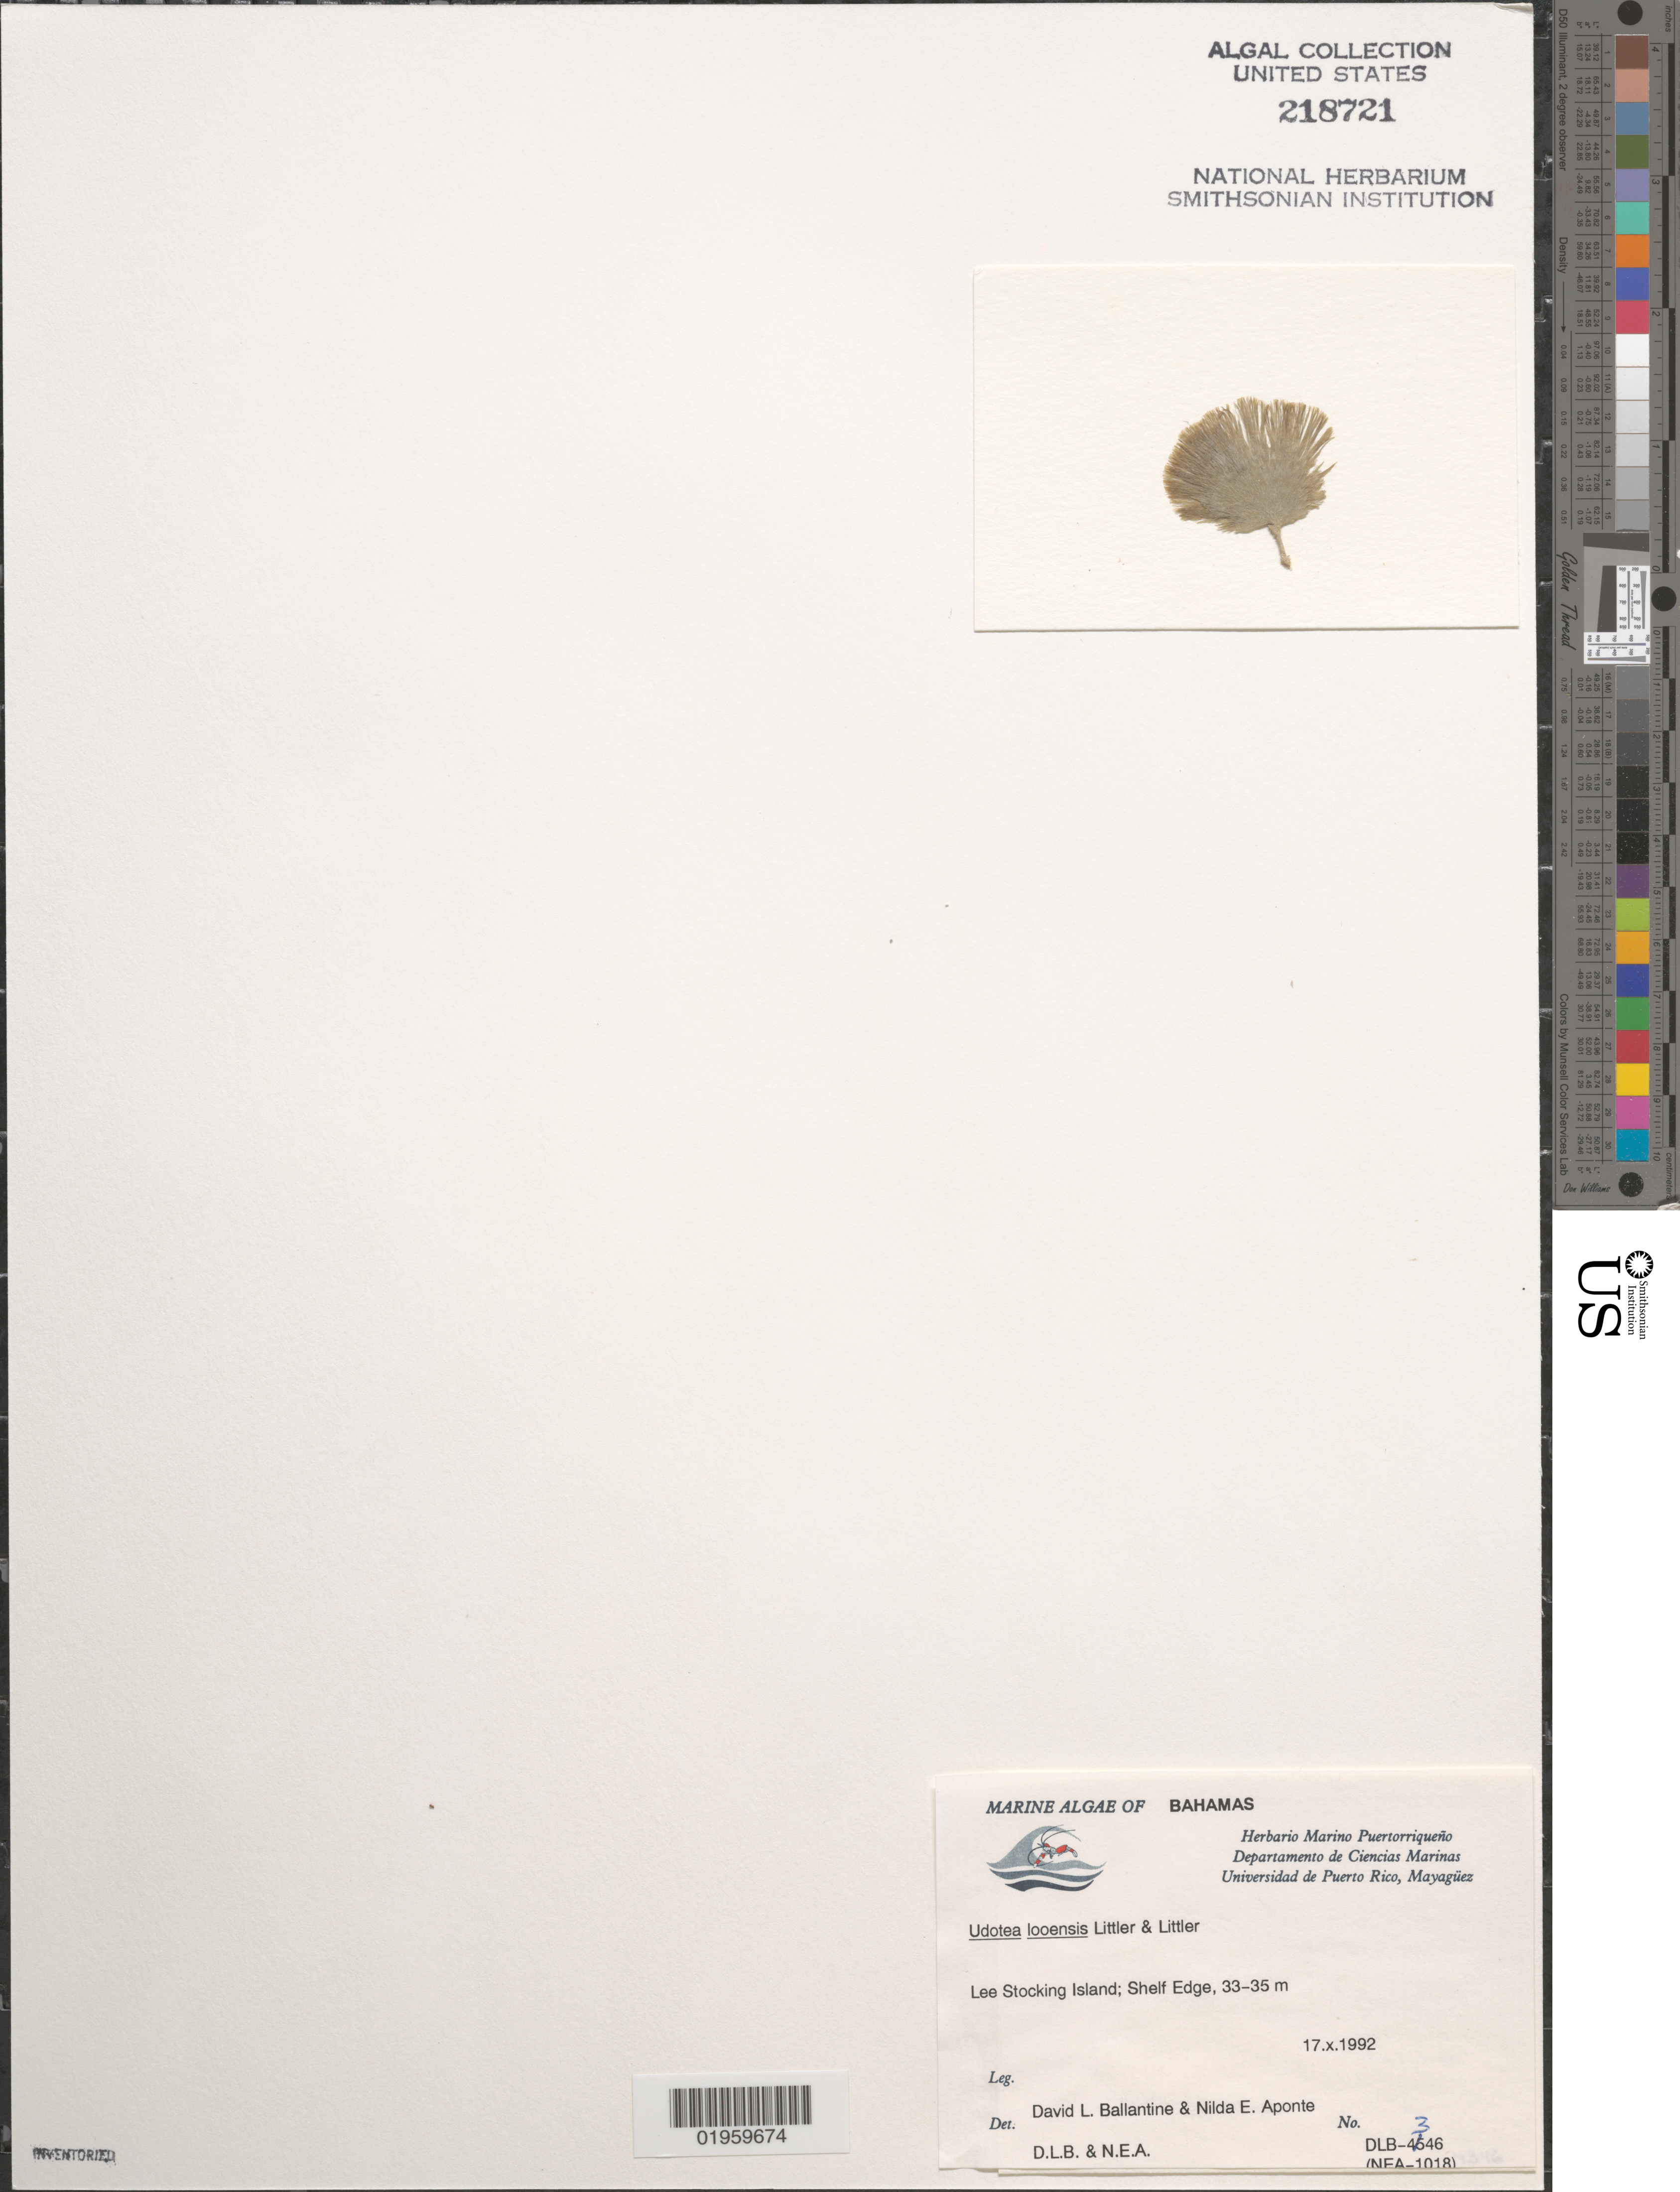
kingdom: Plantae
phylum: Chlorophyta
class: Ulvophyceae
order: Bryopsidales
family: Udoteaceae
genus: Udotea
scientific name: Udotea looensis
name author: D.S. Littler & Littler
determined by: Ballantine, D. L.; Aponte, N. E.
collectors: D.L. Ballantine & N. E. Aponte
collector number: DLB 4346, NEA 1018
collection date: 1992-10-17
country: Bahamas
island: Lee Stocking Island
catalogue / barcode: US 218721